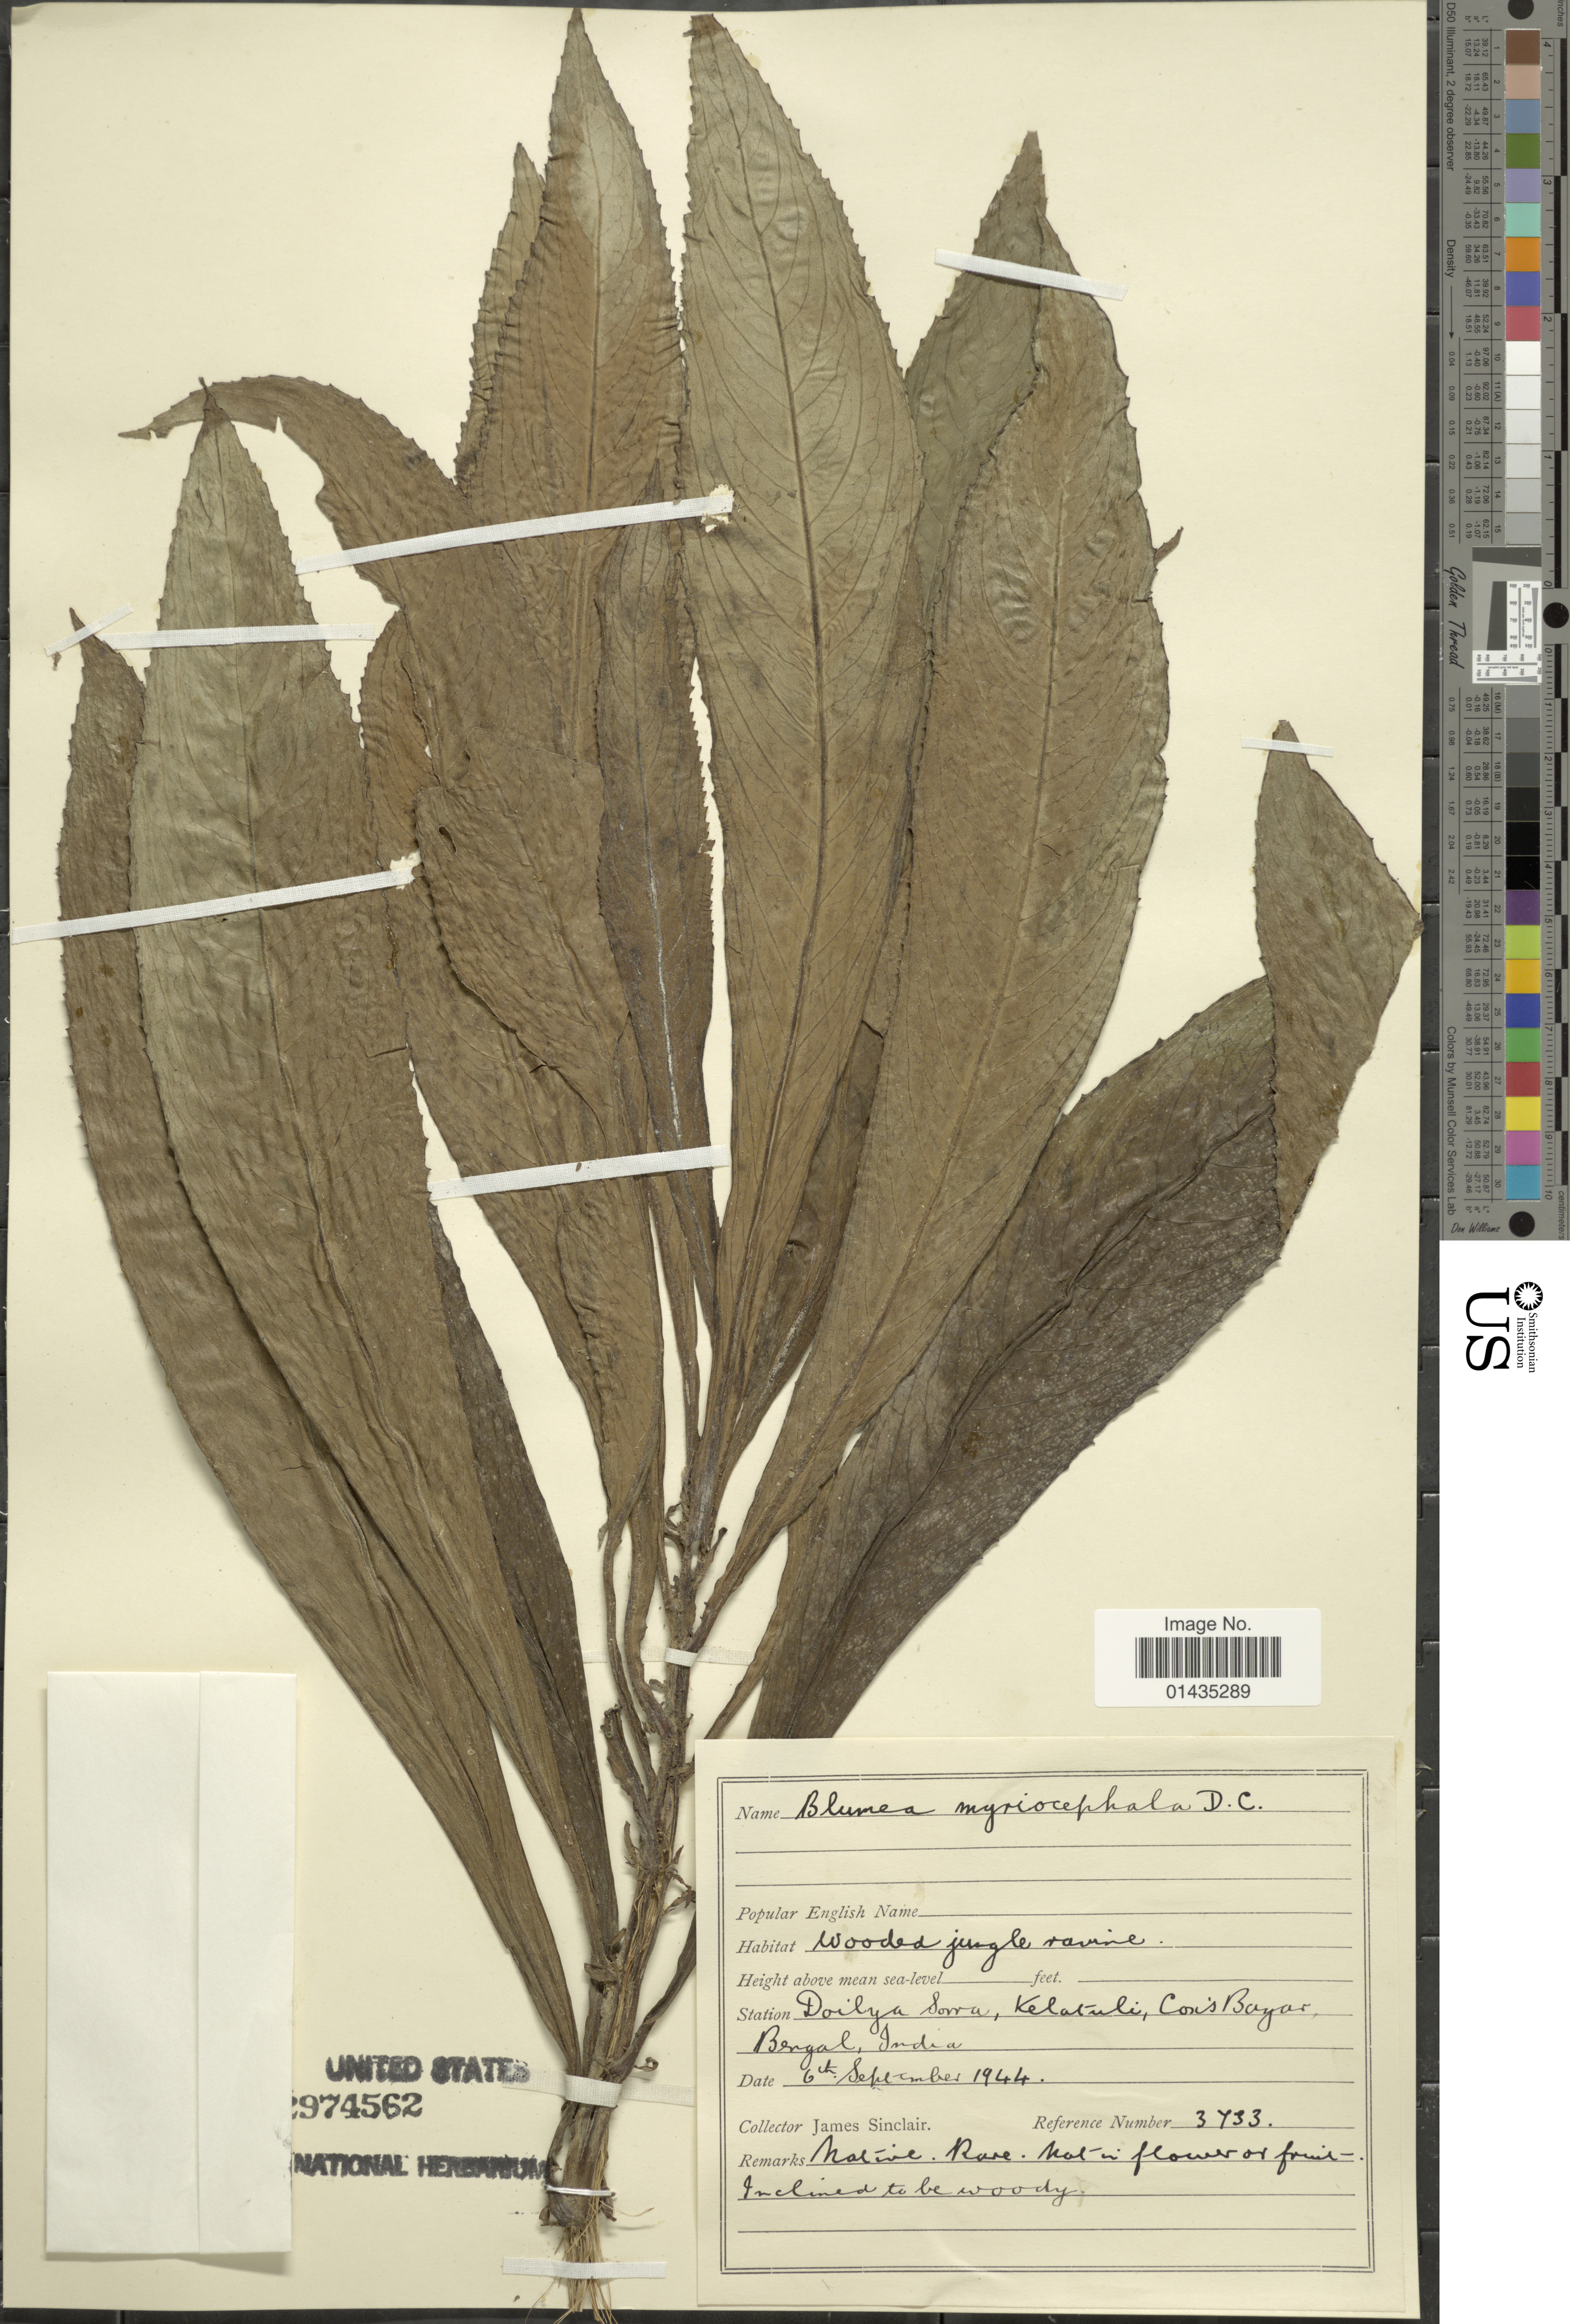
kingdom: Plantae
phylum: Tracheophyta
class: Magnoliopsida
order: Asterales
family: Asteraceae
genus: Blumea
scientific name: Blumea myriocephala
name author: DC.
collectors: J. Sinclair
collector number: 3733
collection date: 1944-09-06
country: Bangladesh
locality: Doilya Sorra, Kelatuli, Cox's Bayas, Bengal, India